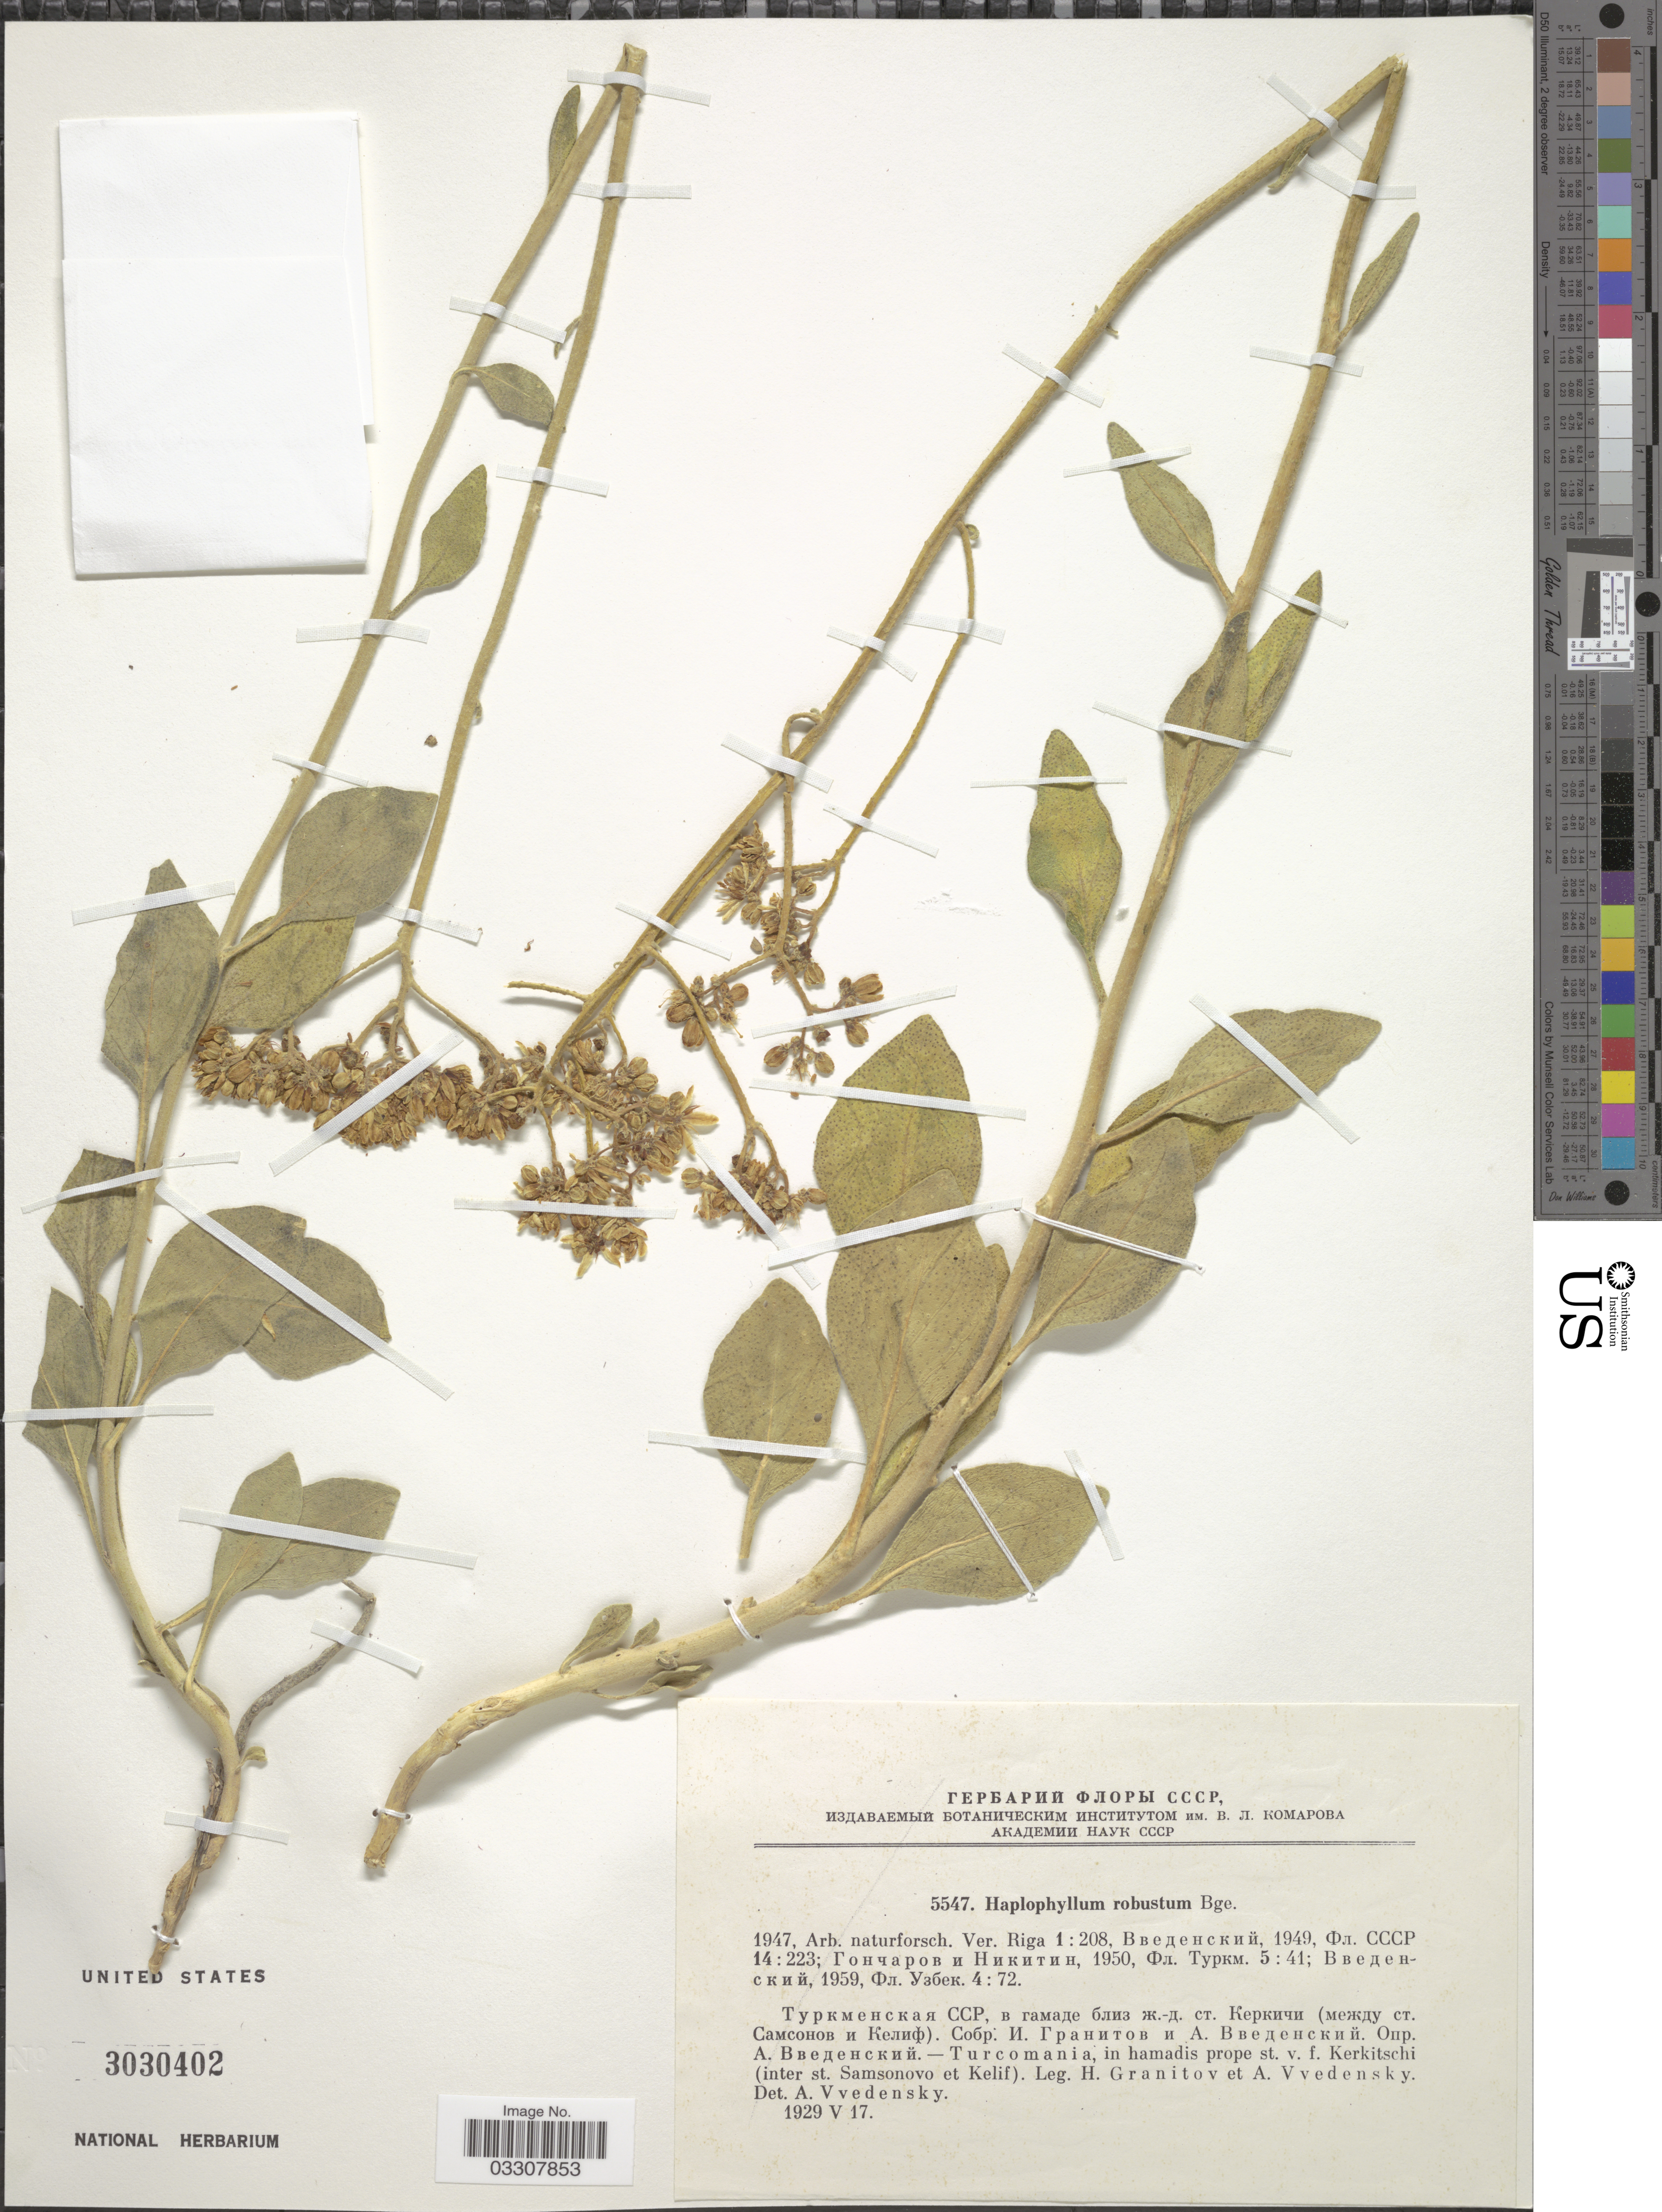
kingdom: Plantae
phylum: Tracheophyta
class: Magnoliopsida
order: Sapindales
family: Rutaceae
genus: Haplophyllum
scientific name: Haplophyllum robustum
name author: Bunge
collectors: H. Granitov & A. Vvedensky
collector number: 5547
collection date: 1929-05-17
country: Turkmenistan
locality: Turcomania, in hamadis prope st. v. f. Kerkitschi (inter st. Samsonovo et Kelif).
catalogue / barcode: US 3030402